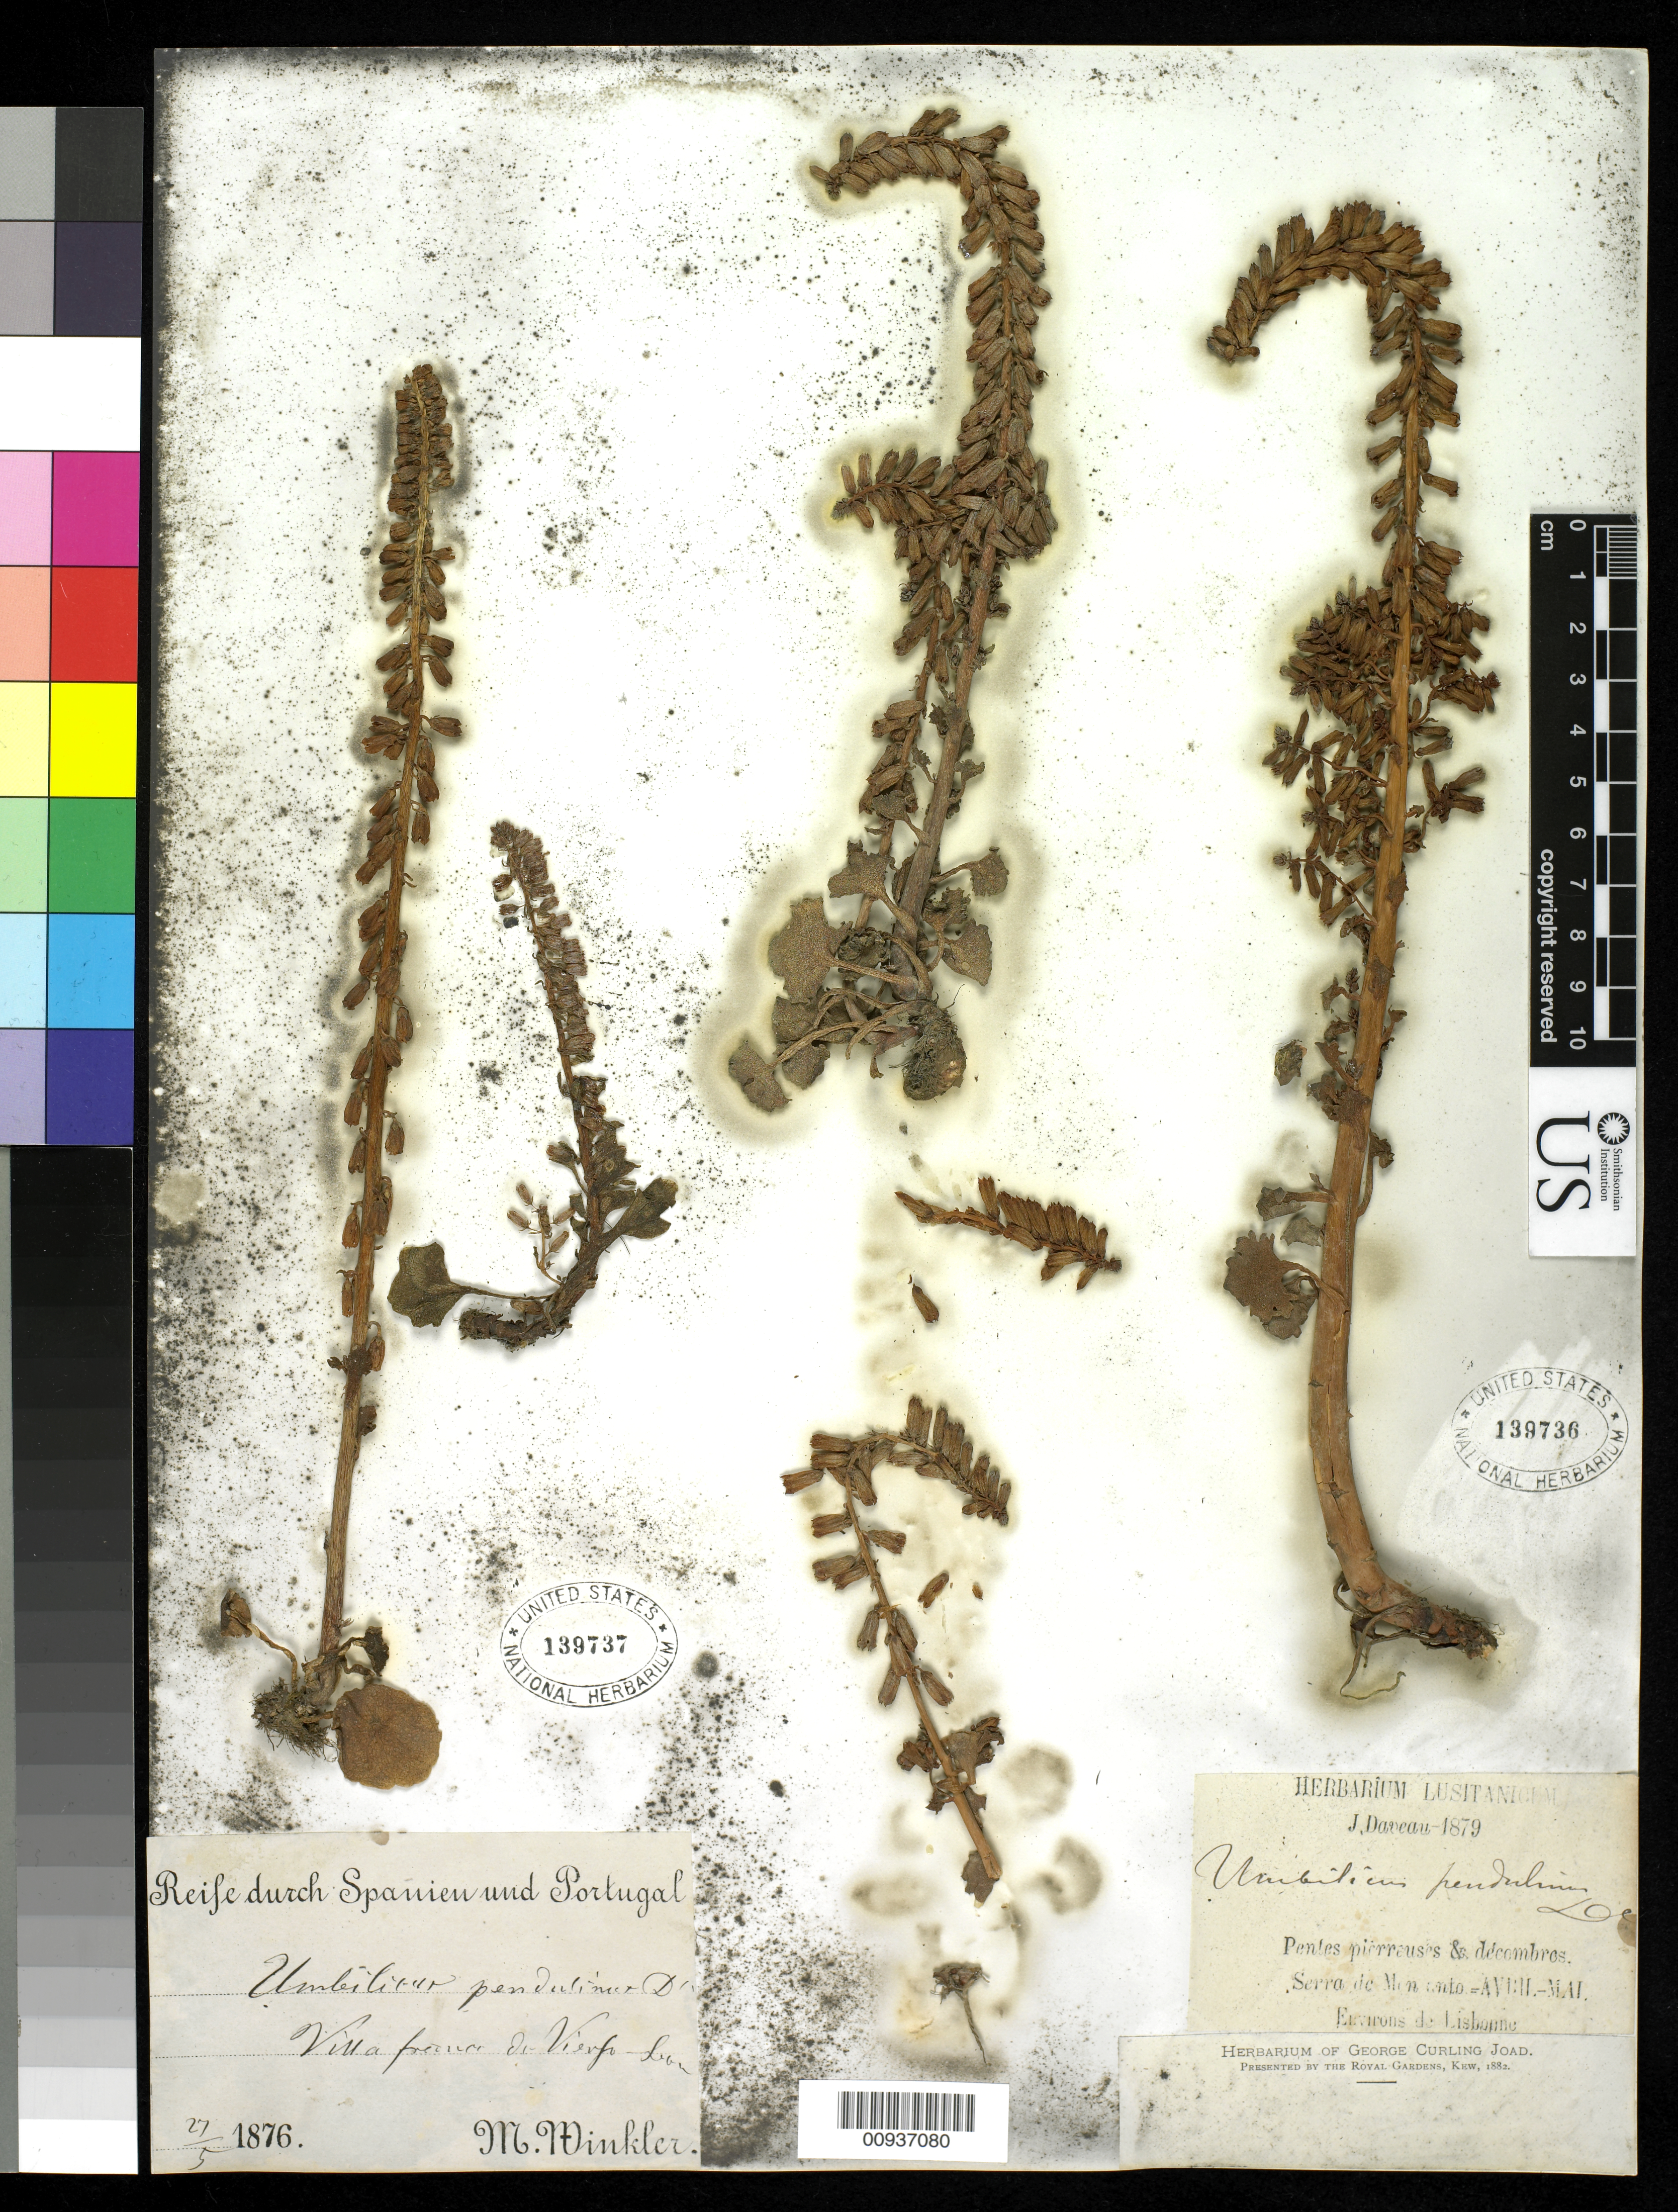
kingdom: Plantae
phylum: Tracheophyta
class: Magnoliopsida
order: Saxifragales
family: Crassulaceae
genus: Umbilicus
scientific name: Umbilicus pendulinus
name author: DC.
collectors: Minkler, M.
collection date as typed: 27 May 1876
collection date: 1876-05-27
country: Spain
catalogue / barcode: US 139737